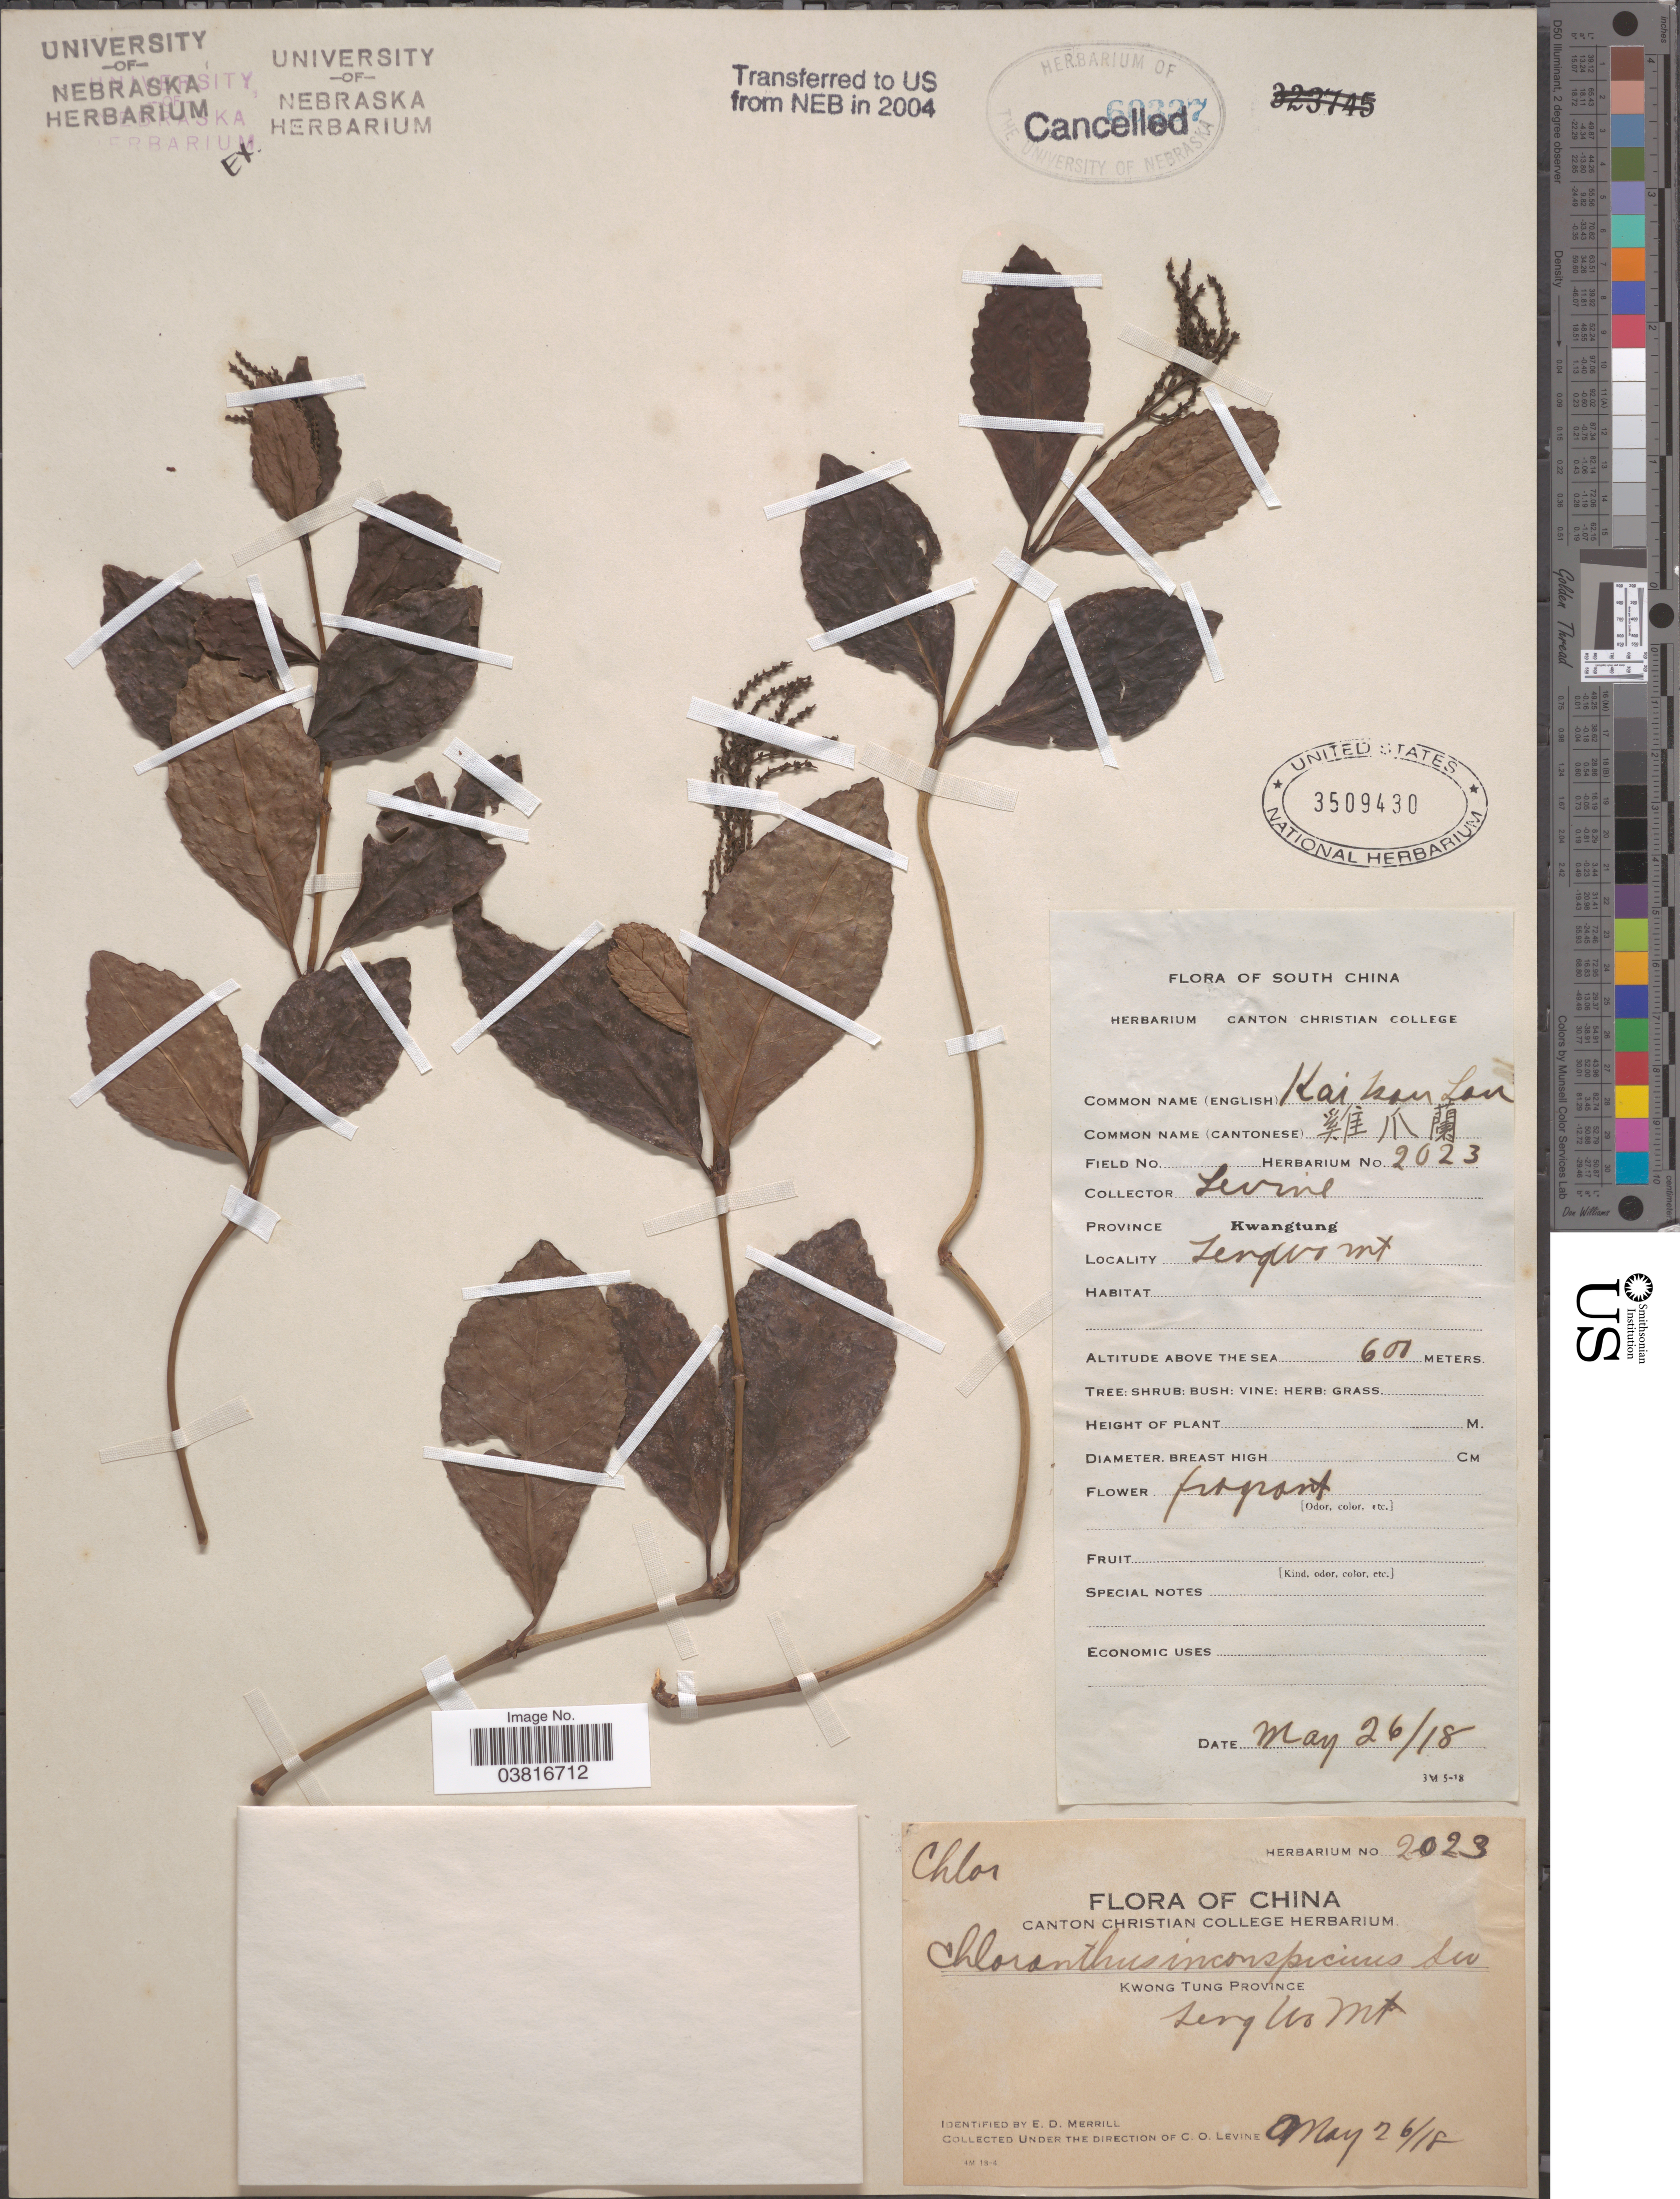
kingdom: Plantae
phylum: Tracheophyta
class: Magnoliopsida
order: Chloranthales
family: Chloranthaceae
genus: Chloranthus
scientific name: Chloranthus inconspicuus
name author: Sw.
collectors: C. O. Levine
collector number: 2023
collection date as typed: Transcribed d/m/y: 26/5/18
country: China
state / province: Guangdong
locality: South China. Province Kwangtung. Lengwo [interpreted] Mt.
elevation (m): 600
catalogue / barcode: US 3509430